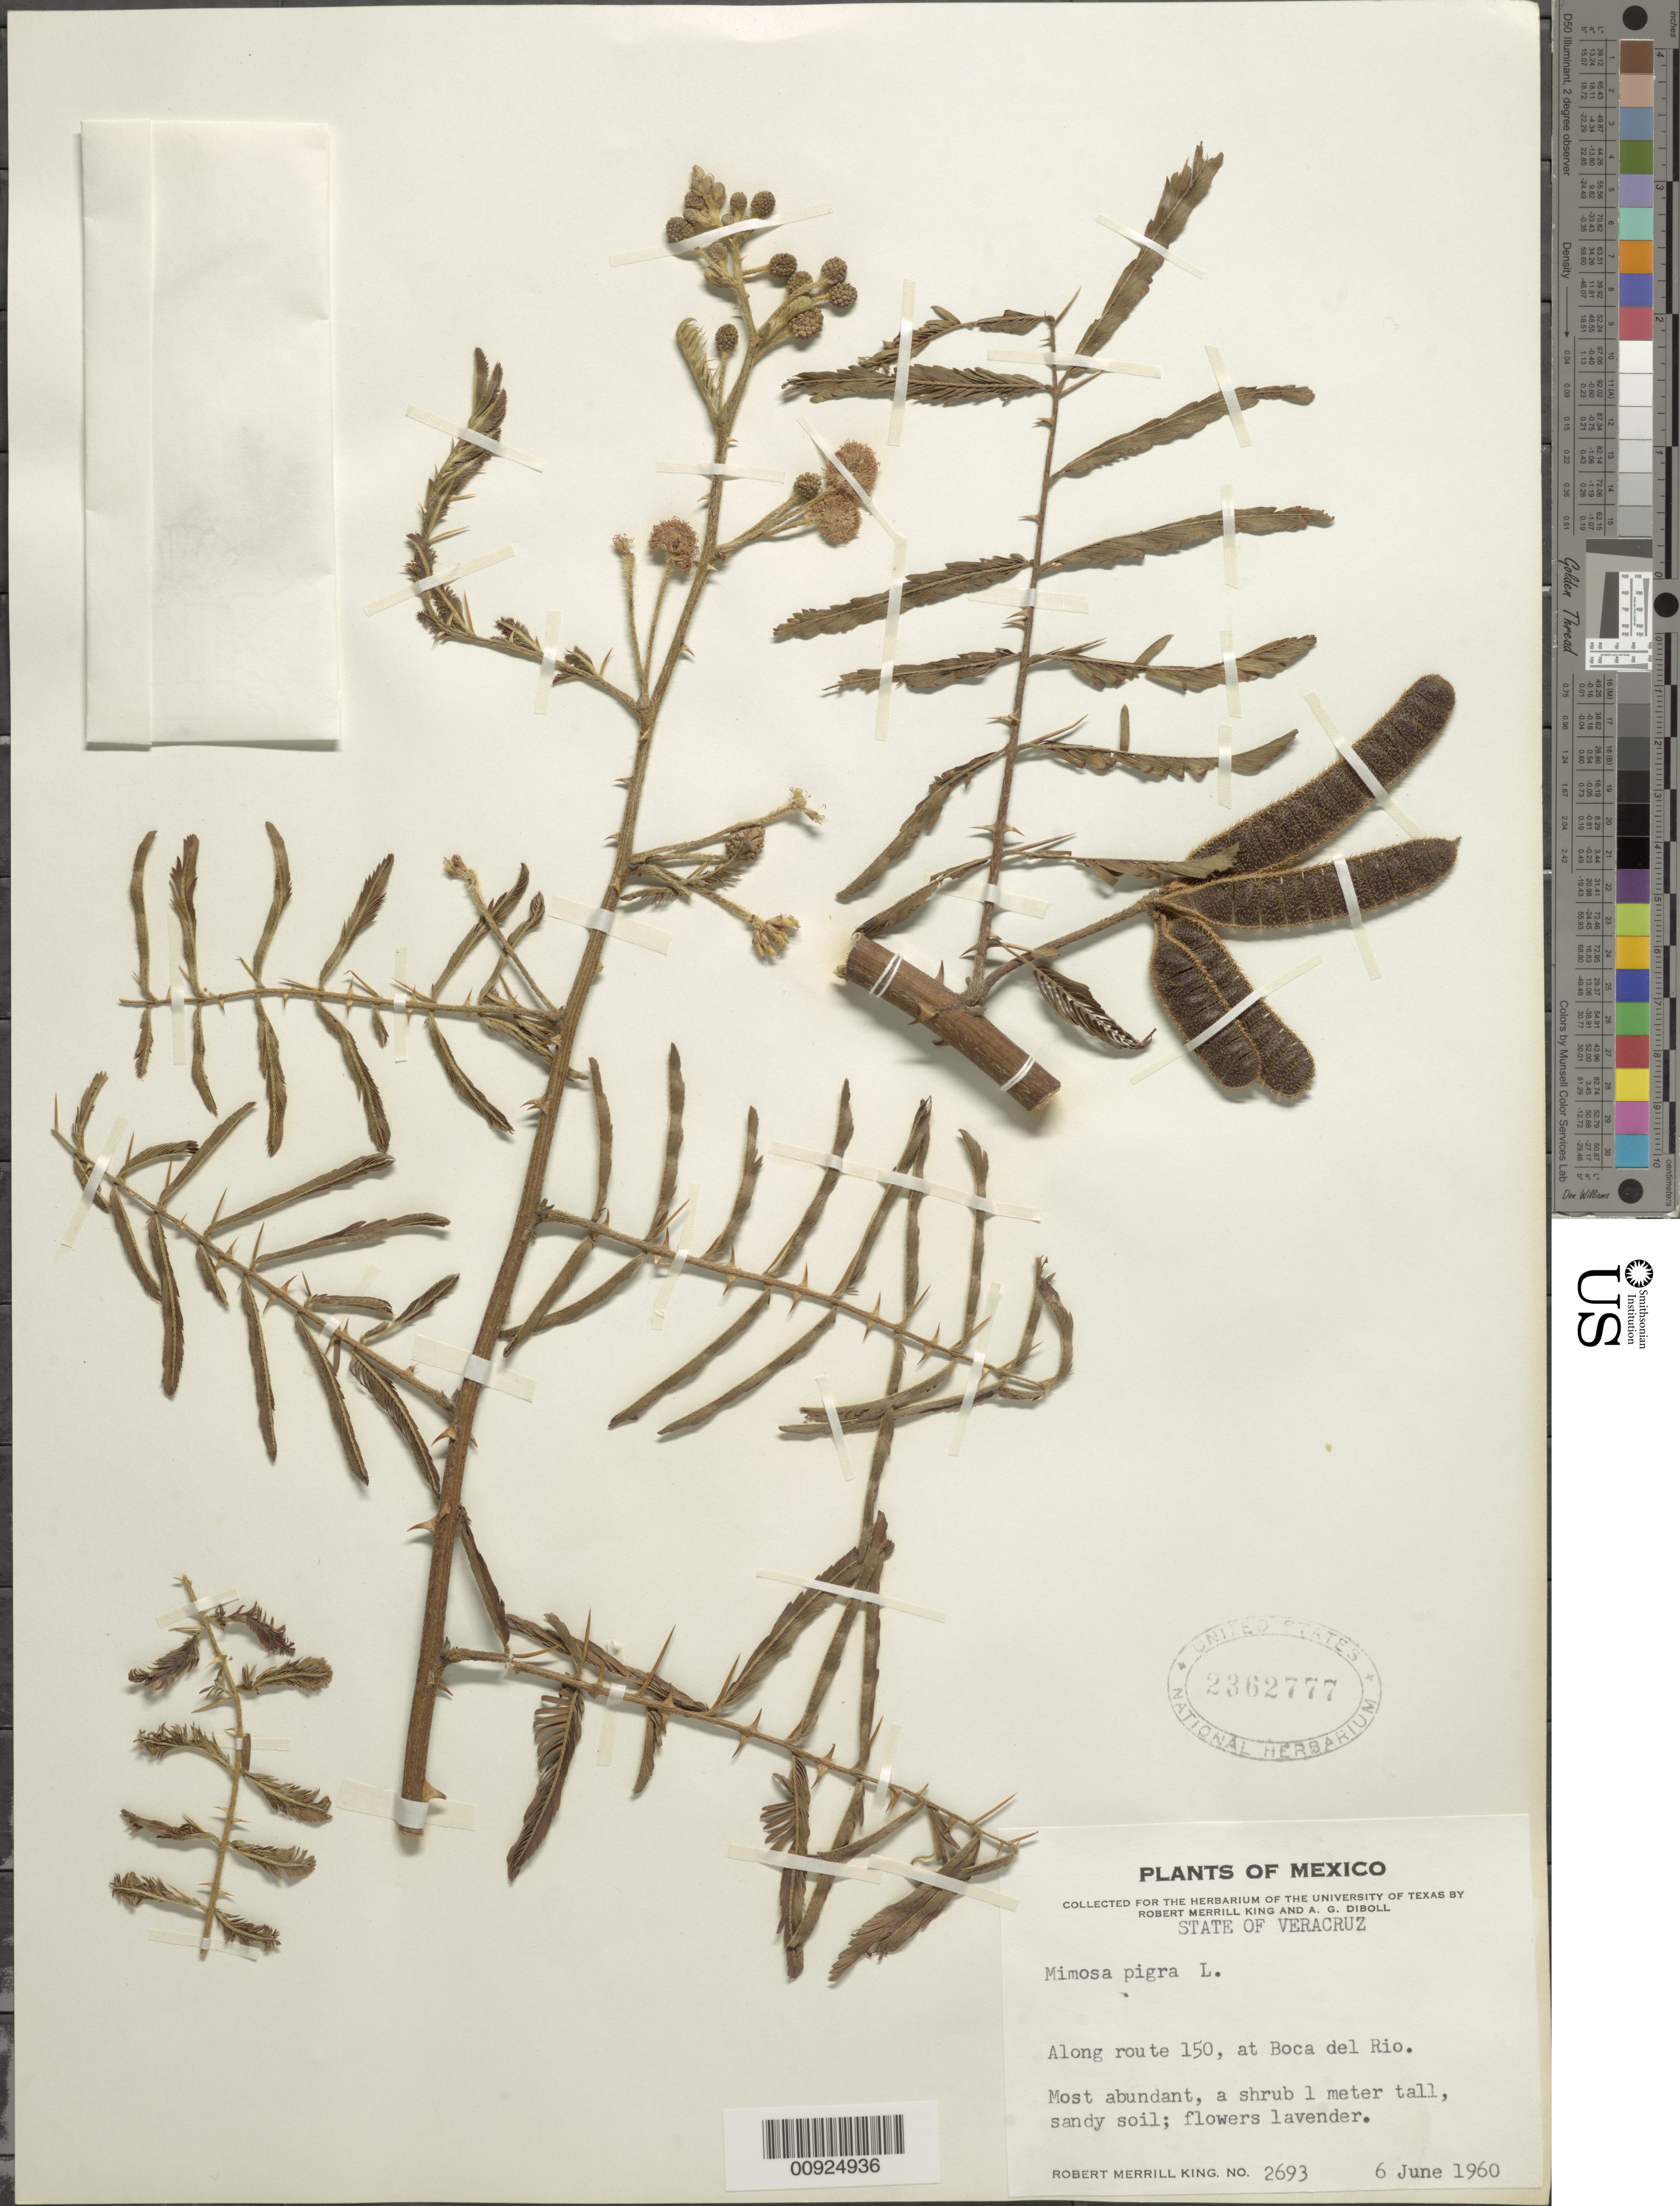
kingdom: Plantae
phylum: Tracheophyta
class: Magnoliopsida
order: Fabales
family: Fabaceae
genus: Mimosa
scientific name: Mimosa pigra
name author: L.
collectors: R. M. King & A. Diboll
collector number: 2693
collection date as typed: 06 Jun 1960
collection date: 1960-06-06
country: Mexico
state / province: Veracruz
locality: Along route 150, at Boca del Río.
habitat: Sandy soil.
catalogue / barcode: US 2362777